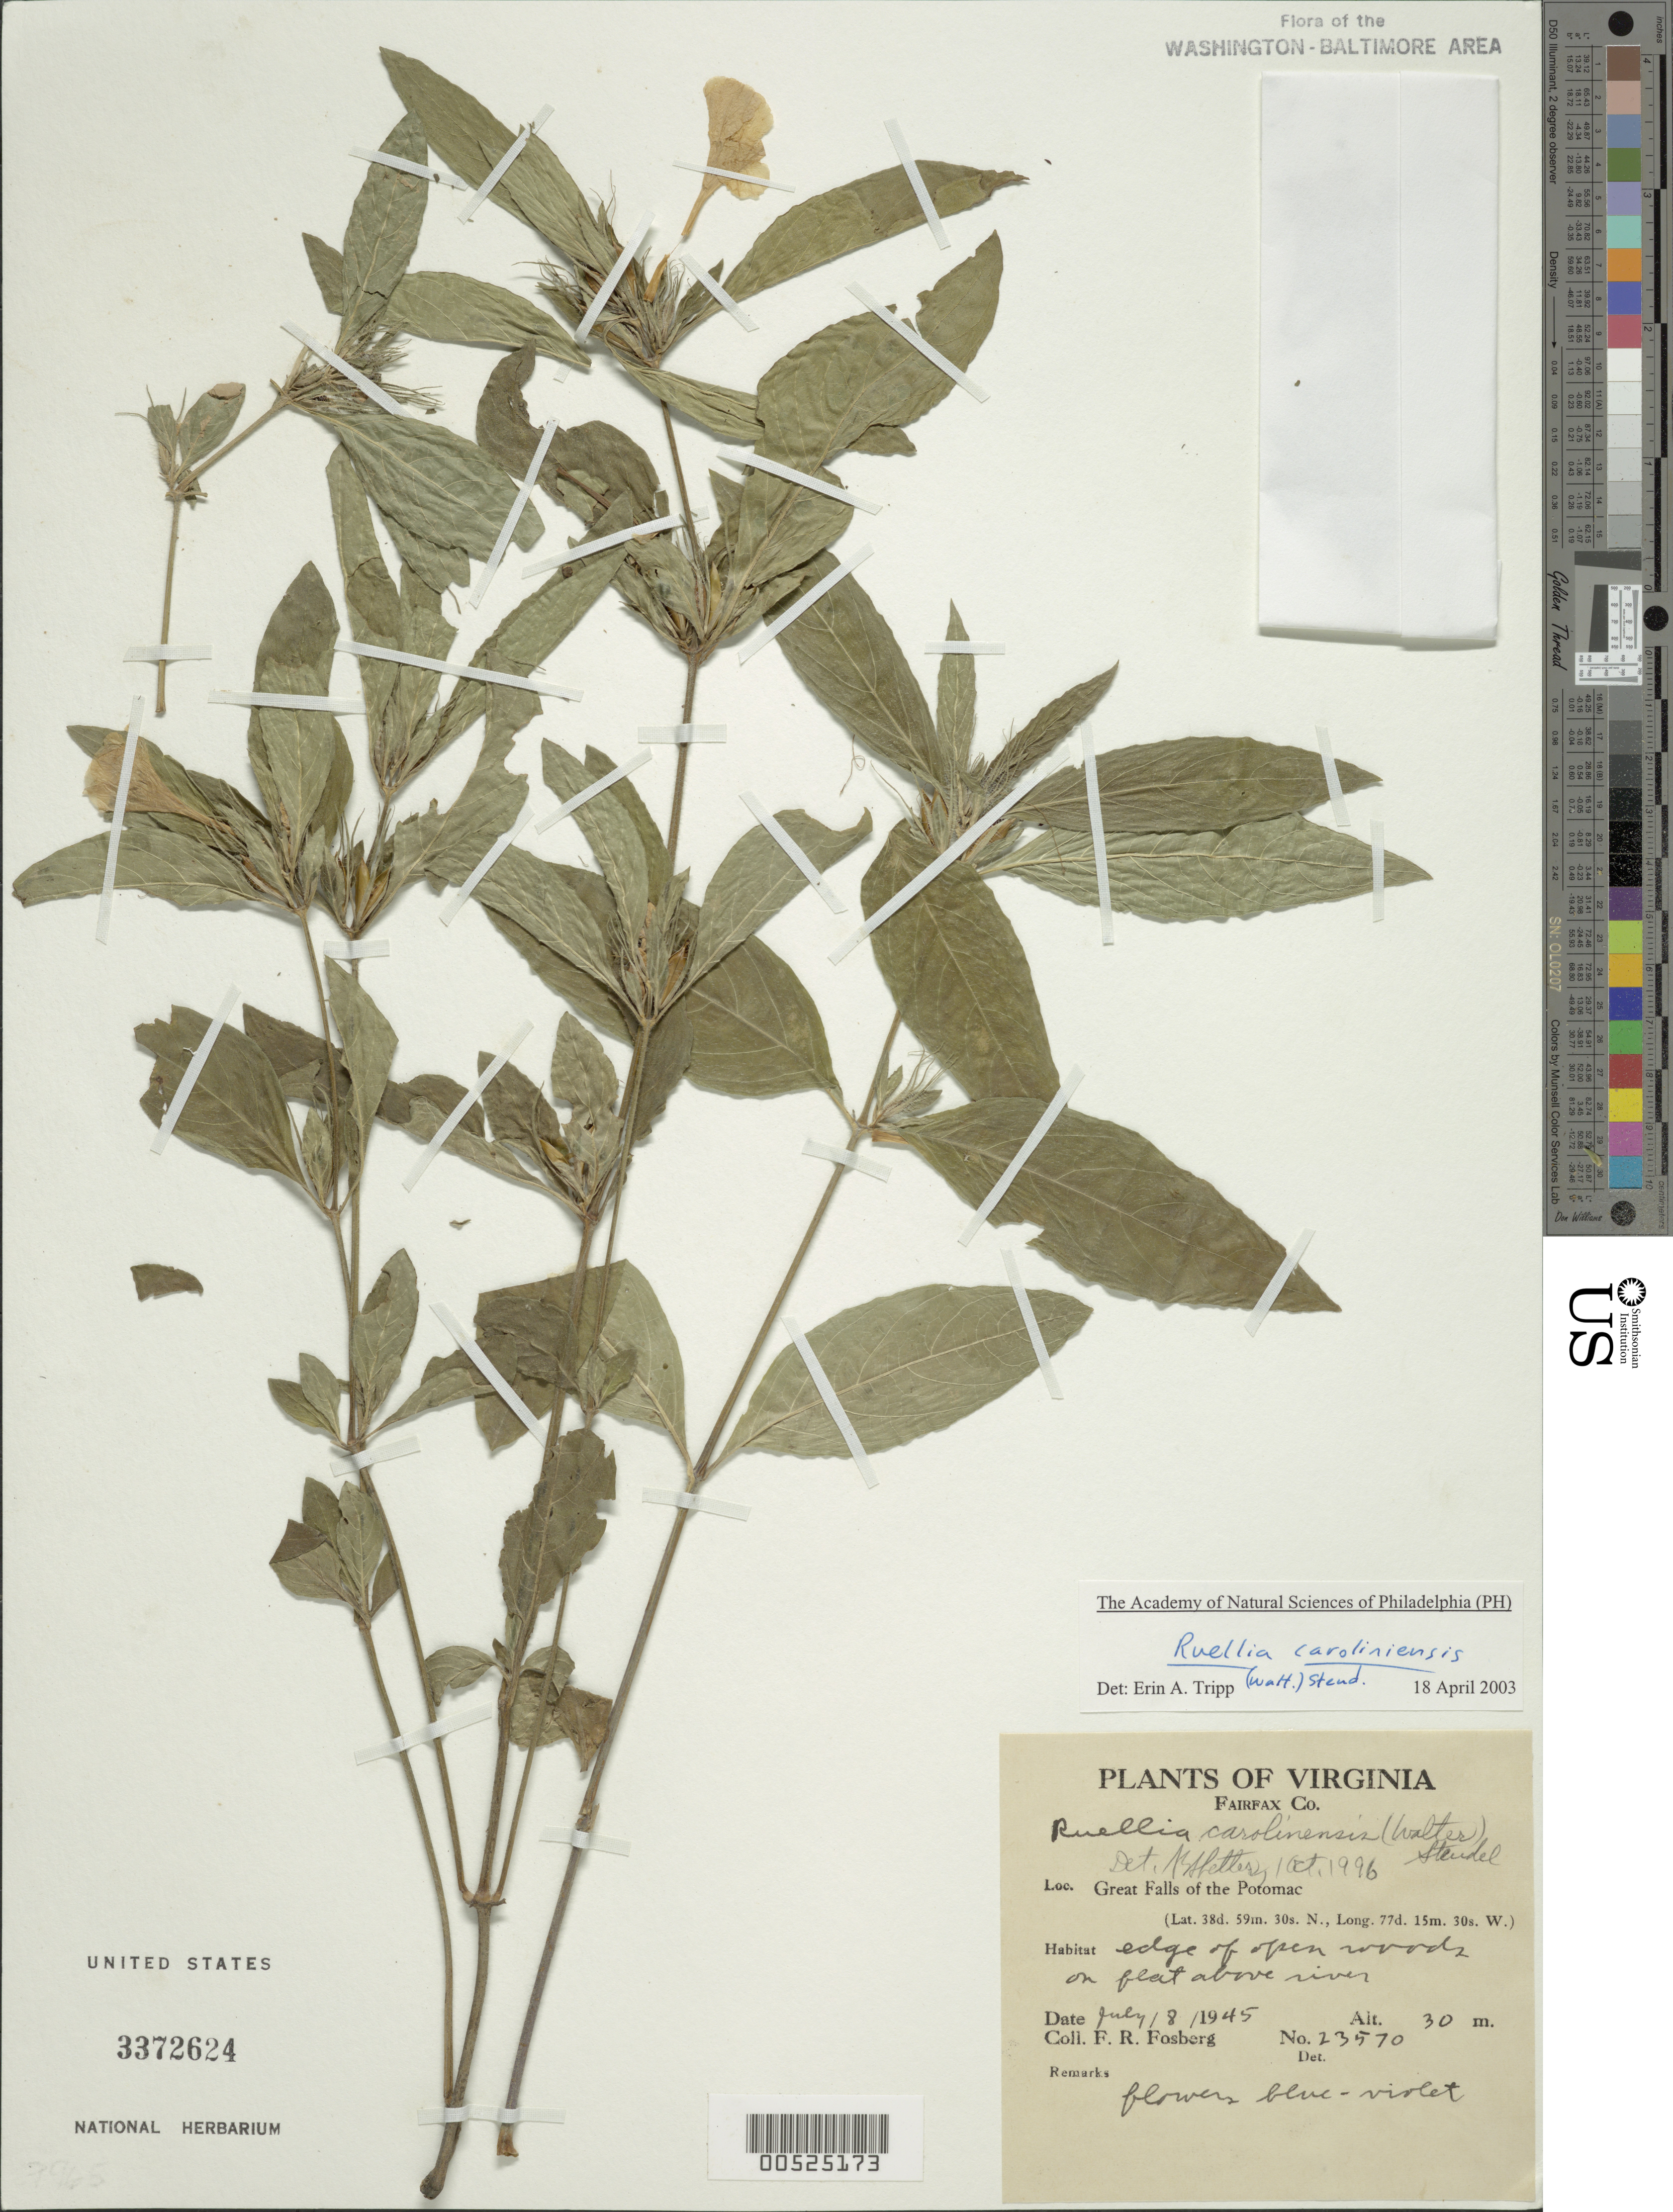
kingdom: Plantae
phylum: Tracheophyta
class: Magnoliopsida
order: Lamiales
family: Acanthaceae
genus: Ruellia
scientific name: Ruellia caroliniensis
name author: (J.F. Gmel.) Steud.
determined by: Shetler, Stanwyn G., (US), NMNH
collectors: F. R. Fosberg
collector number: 23570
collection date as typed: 08 Jul 1945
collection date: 1945-07-08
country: United States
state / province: Virginia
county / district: Fairfax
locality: Great Falls of the Potomac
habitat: Edge of open woods, on flat above river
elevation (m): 30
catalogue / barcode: US 3372624